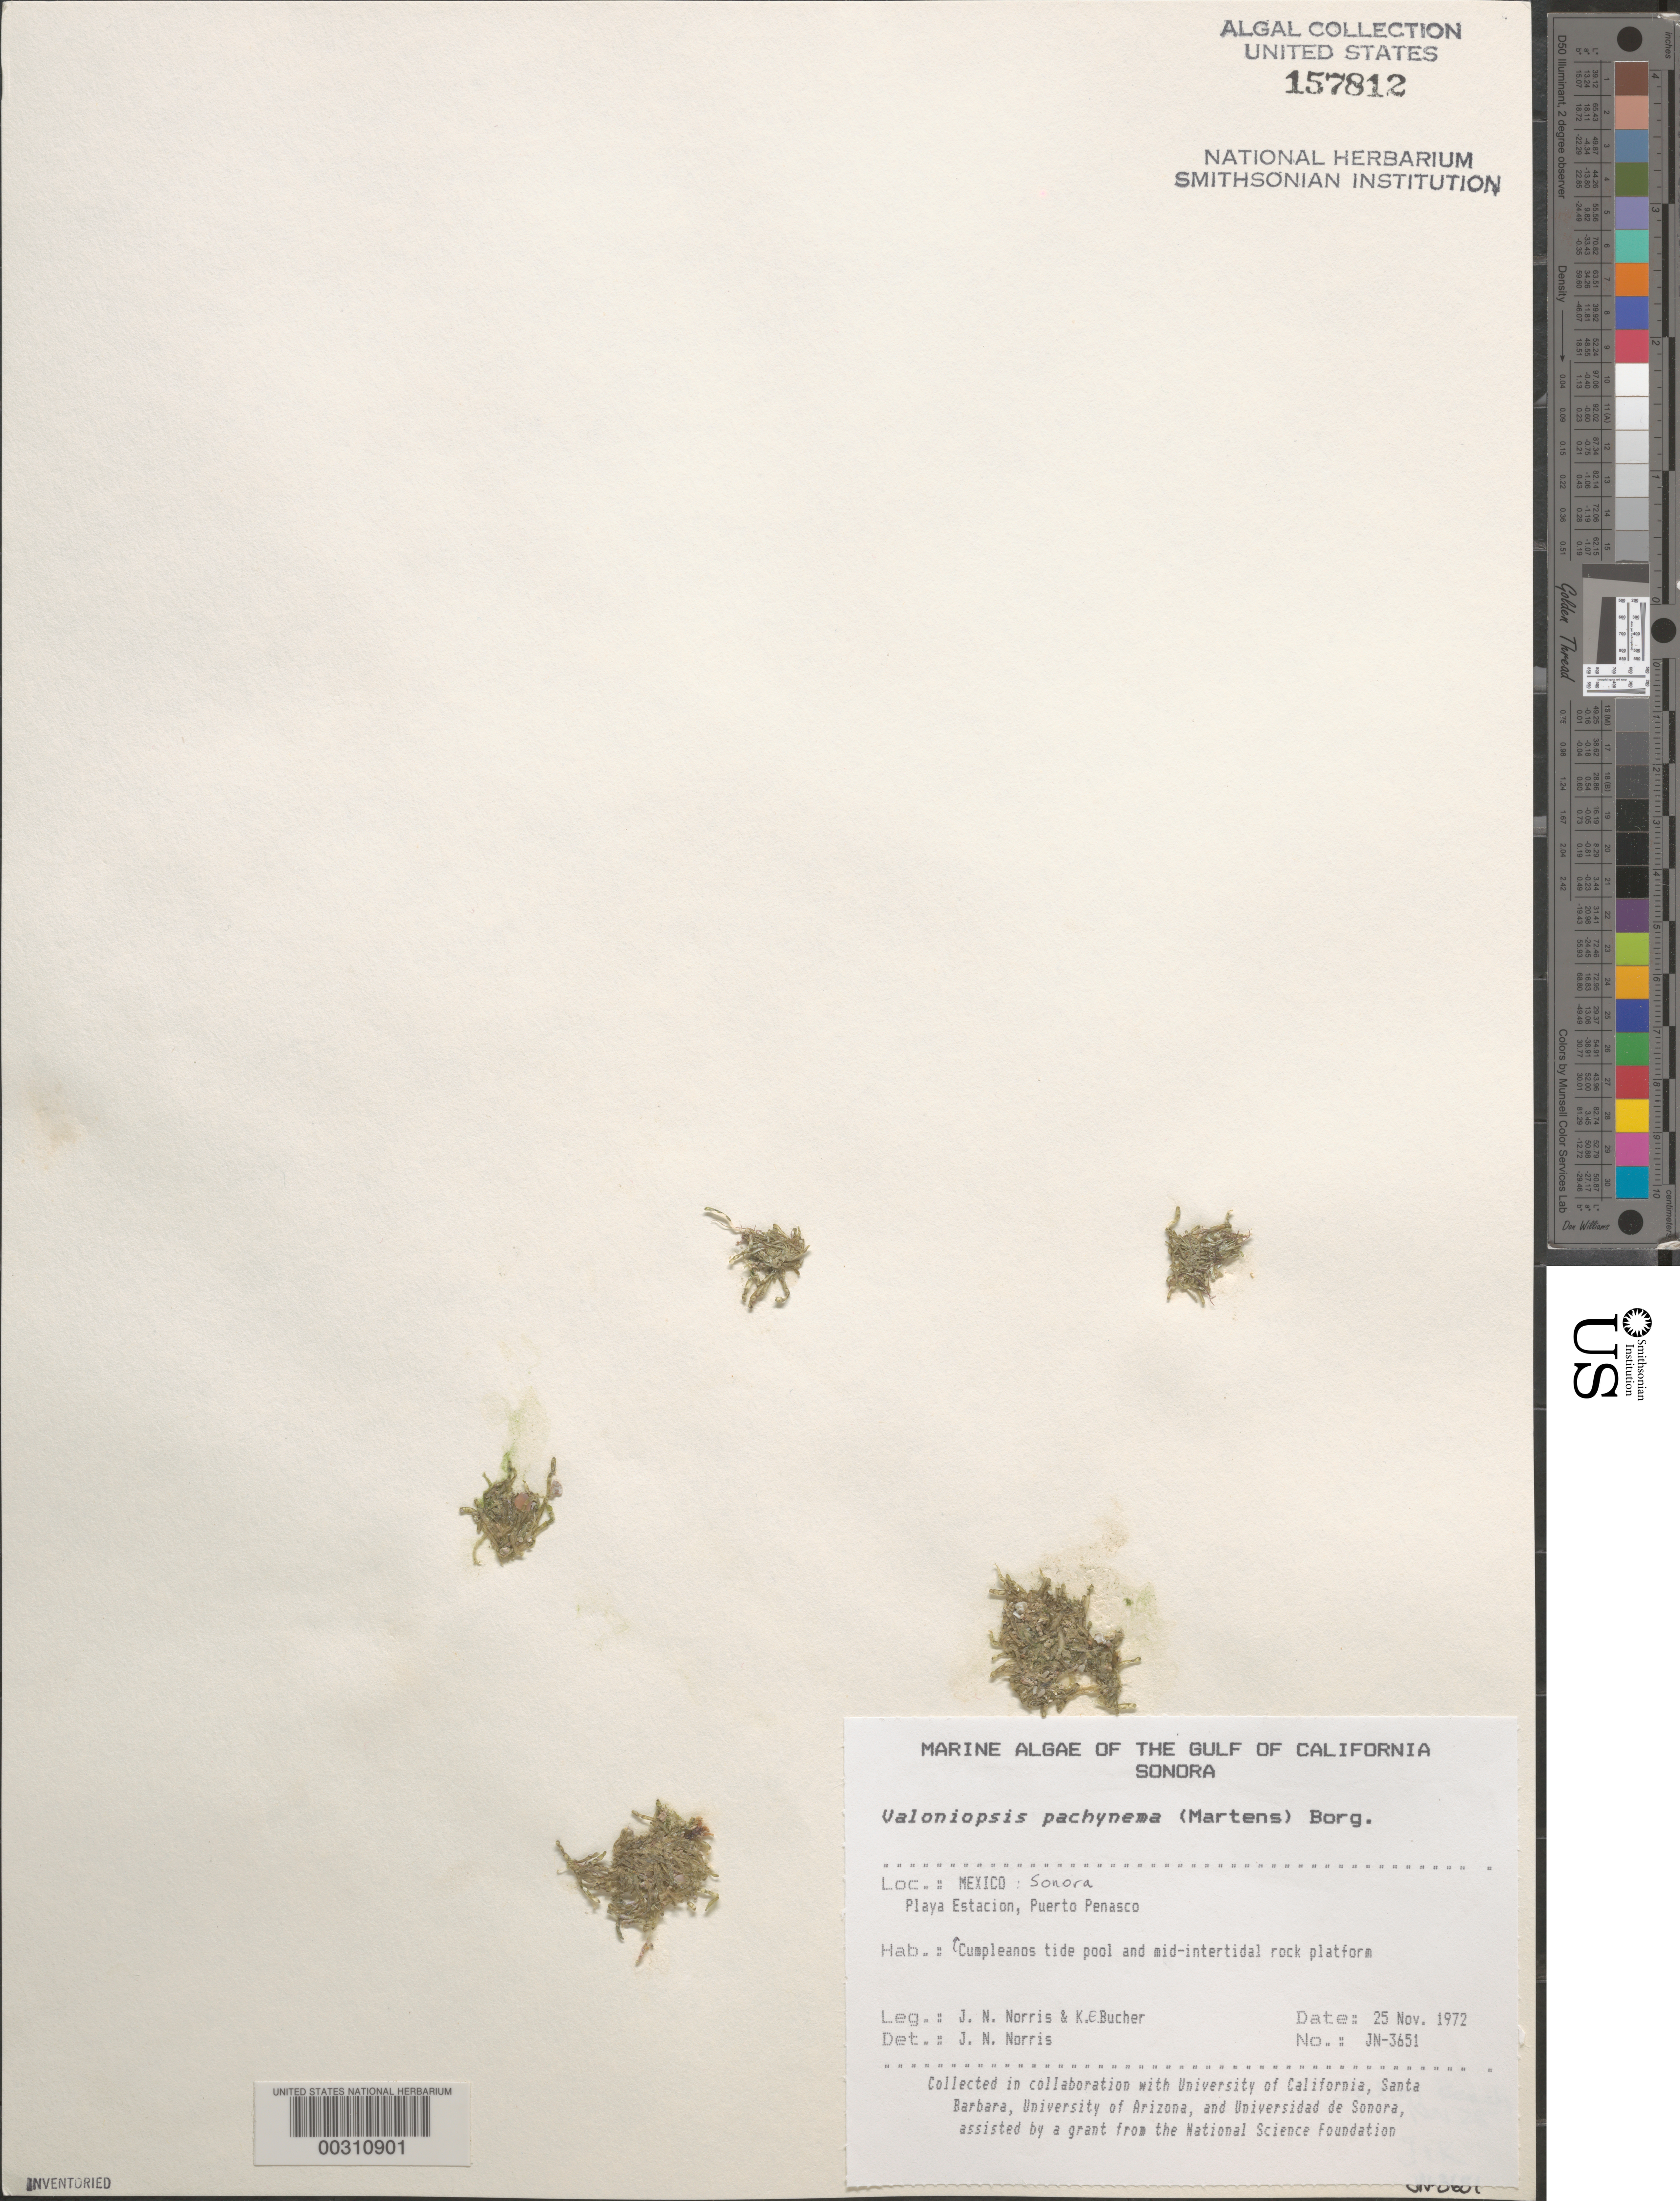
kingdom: Plantae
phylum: Chlorophyta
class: Ulvophyceae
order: Siphonocladales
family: Valoniaceae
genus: Valoniopsis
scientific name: Valoniopsis pachynema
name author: (G. Martens) Børgesen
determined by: Norris, James N.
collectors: J. N. Norris & K. E. Bucher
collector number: JN-3651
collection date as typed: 25 Nov 1972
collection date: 1972-11-25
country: Mexico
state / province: Sonora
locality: Playa Estacion, Puerto Penasco, Cumpleanos tide pool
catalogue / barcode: US 157812